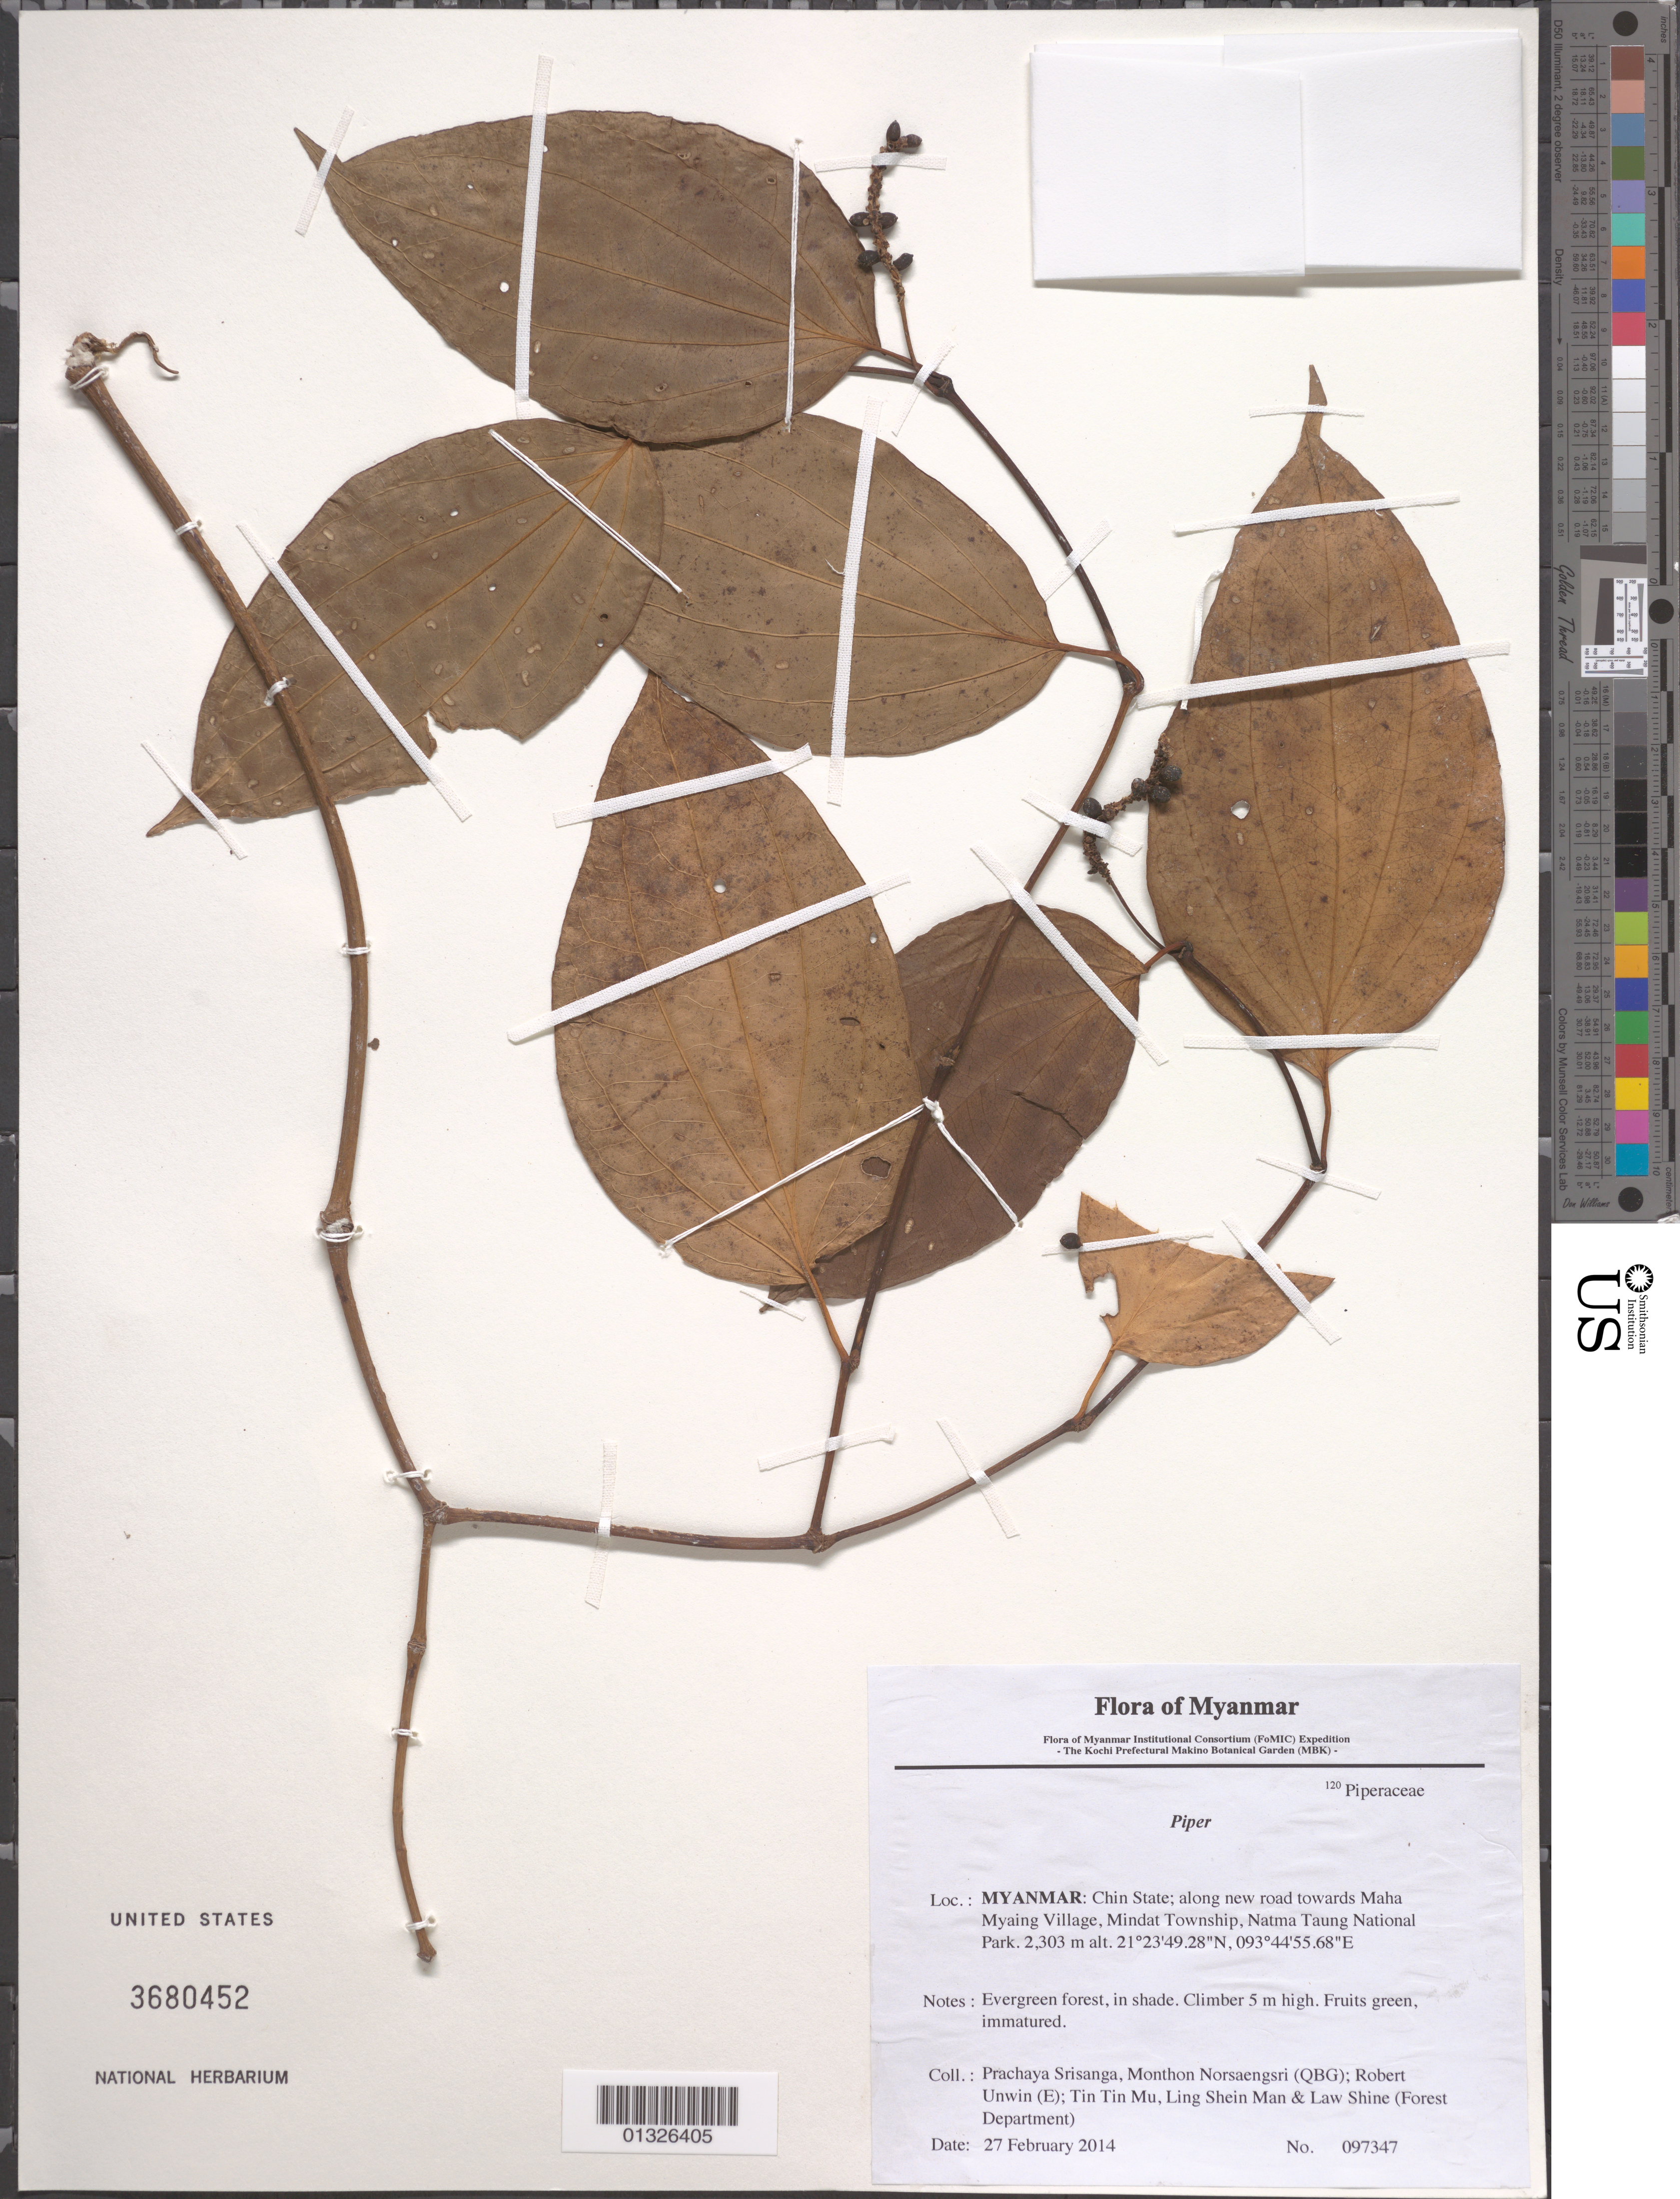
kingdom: Plantae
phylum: Tracheophyta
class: Magnoliopsida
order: Piperales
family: Piperaceae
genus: Piper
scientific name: Piper sp.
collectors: P. Srisanga, M. Norsaengsri, R. Unwin, Tin Tin Mu, Ling Shein Man & L. Shine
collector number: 97347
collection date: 2014-02-27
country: Myanmar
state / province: Chin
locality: Along new road towards Maha Myaing Village, Mindat Township, Natma Taung National Park.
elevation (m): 2303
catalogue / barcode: US 3680452